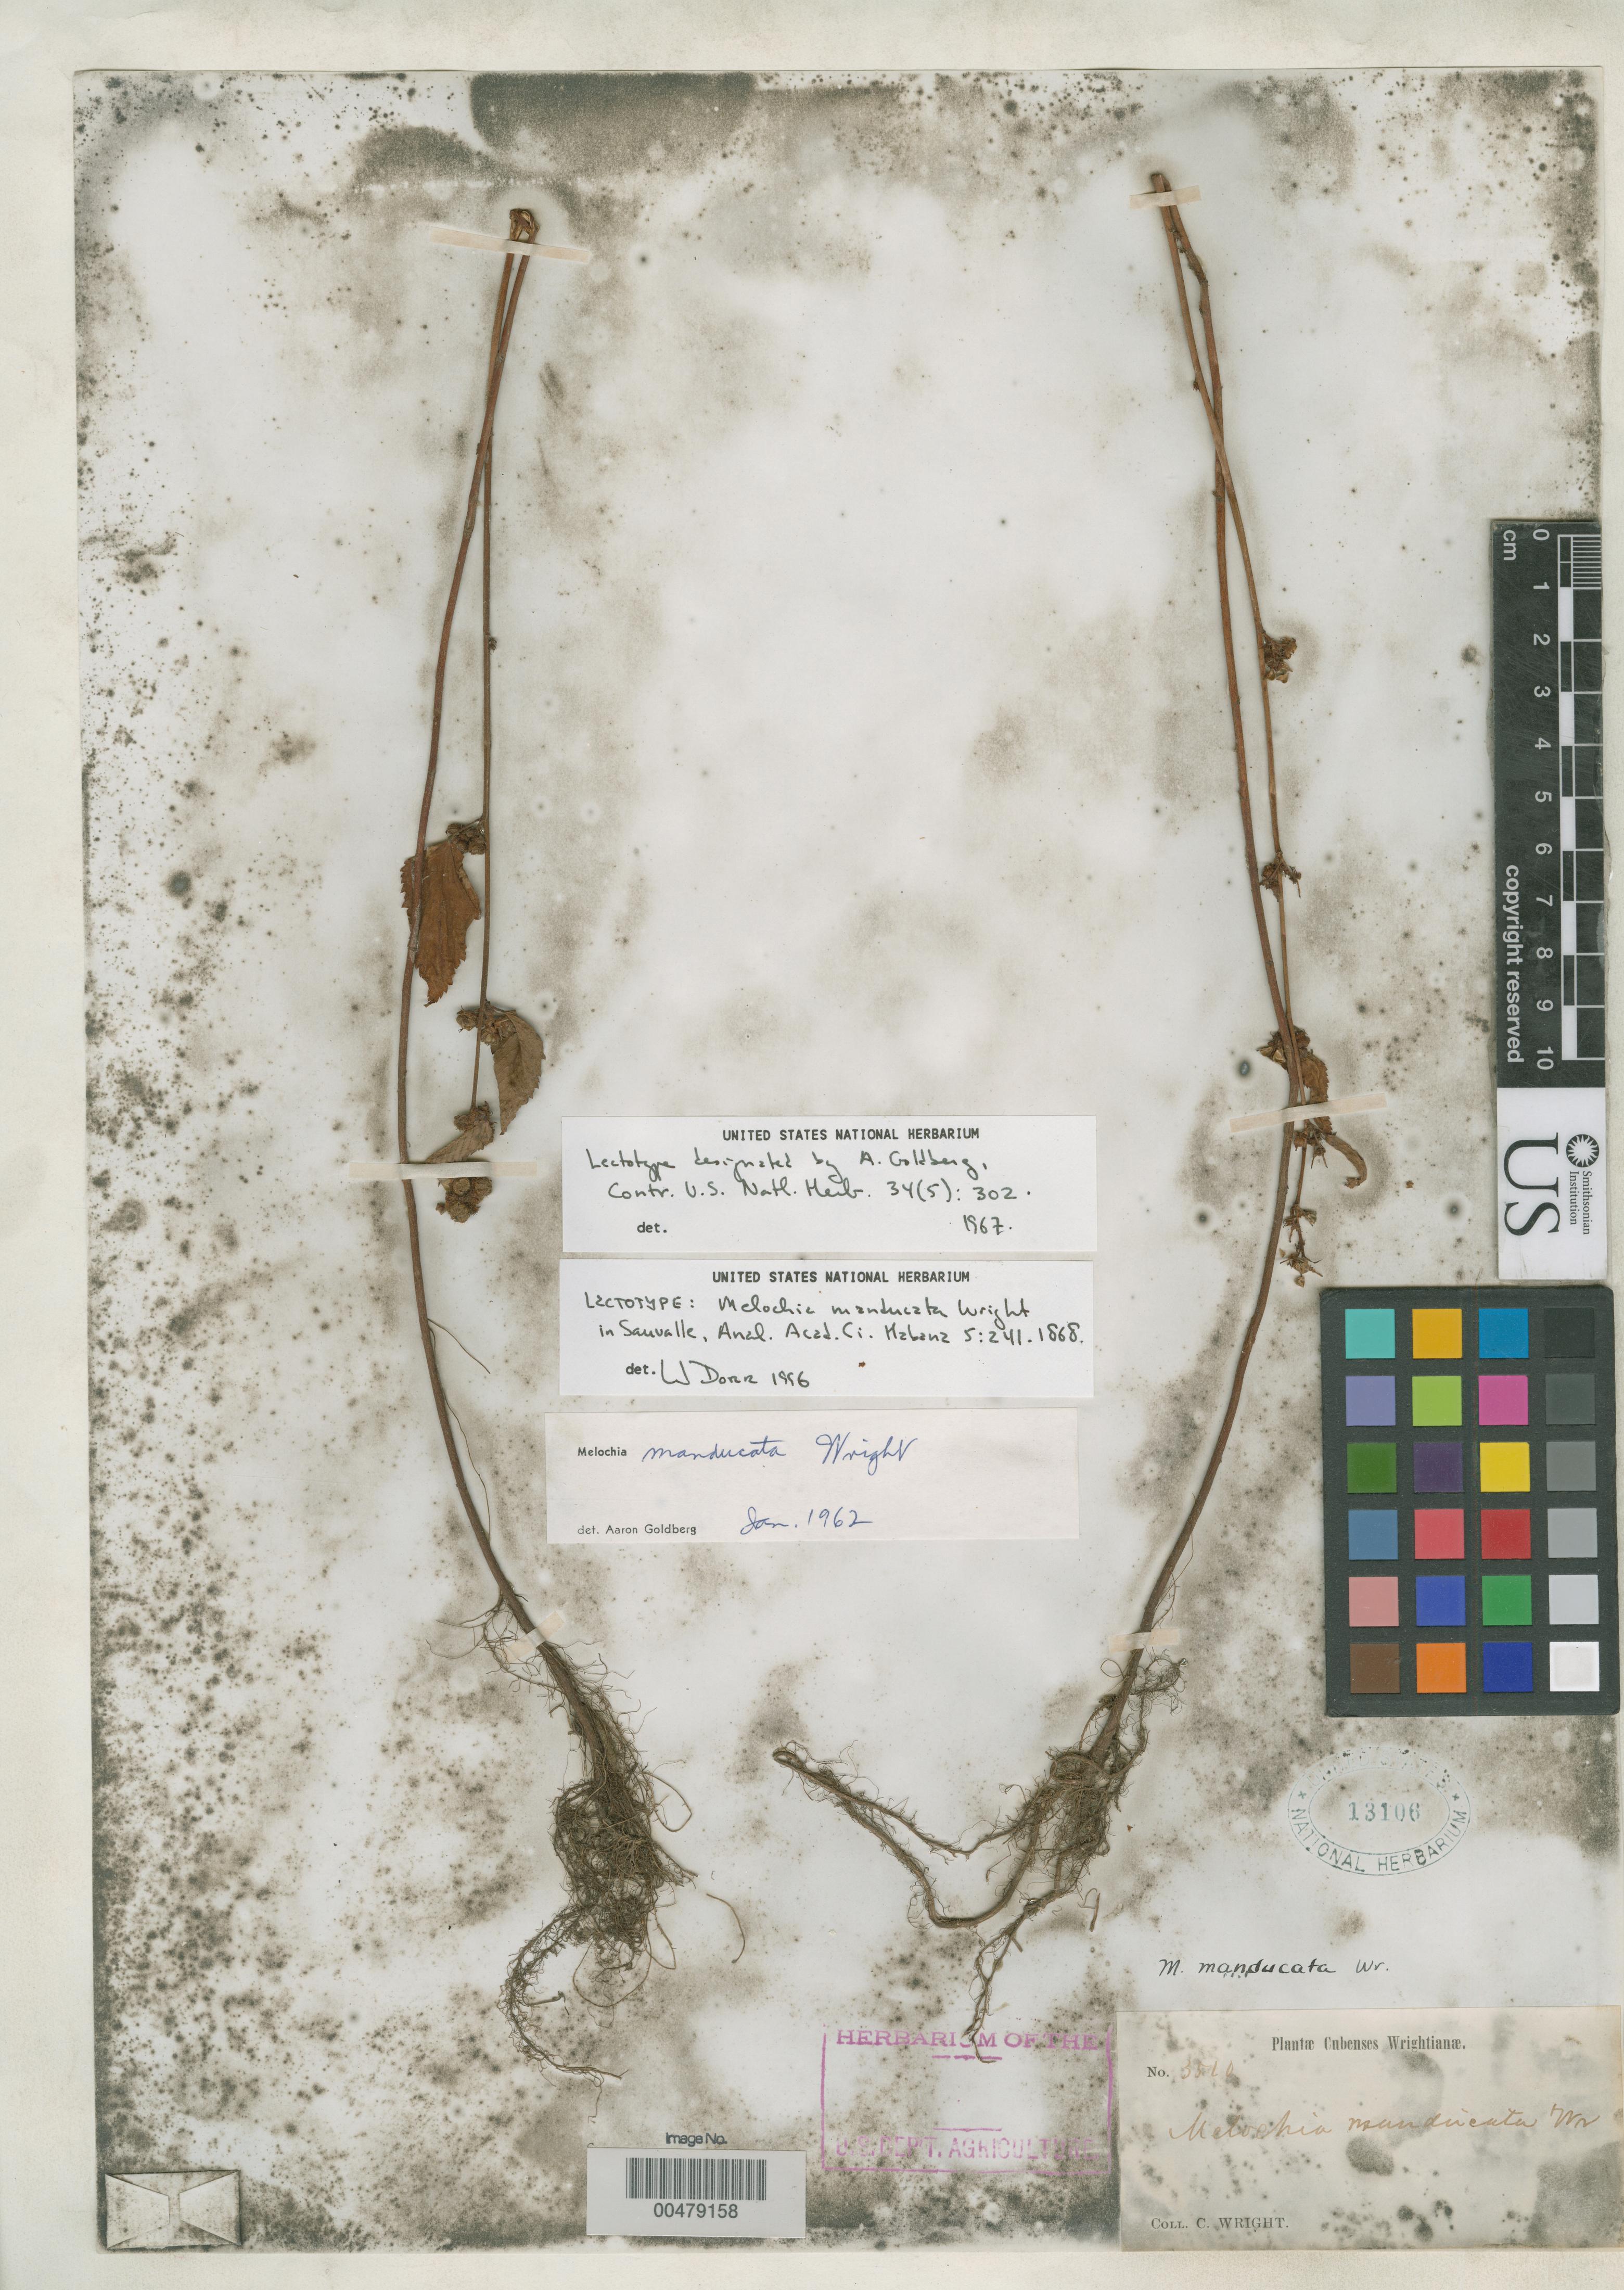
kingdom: Plantae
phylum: Tracheophyta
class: Magnoliopsida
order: Malvales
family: Malvaceae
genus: Melochia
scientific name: Melochia manducata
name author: C. Wright in Sauvalle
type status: Lectotype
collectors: C. Wright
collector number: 3510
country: Cuba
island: Greater Antilles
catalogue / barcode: US 13106